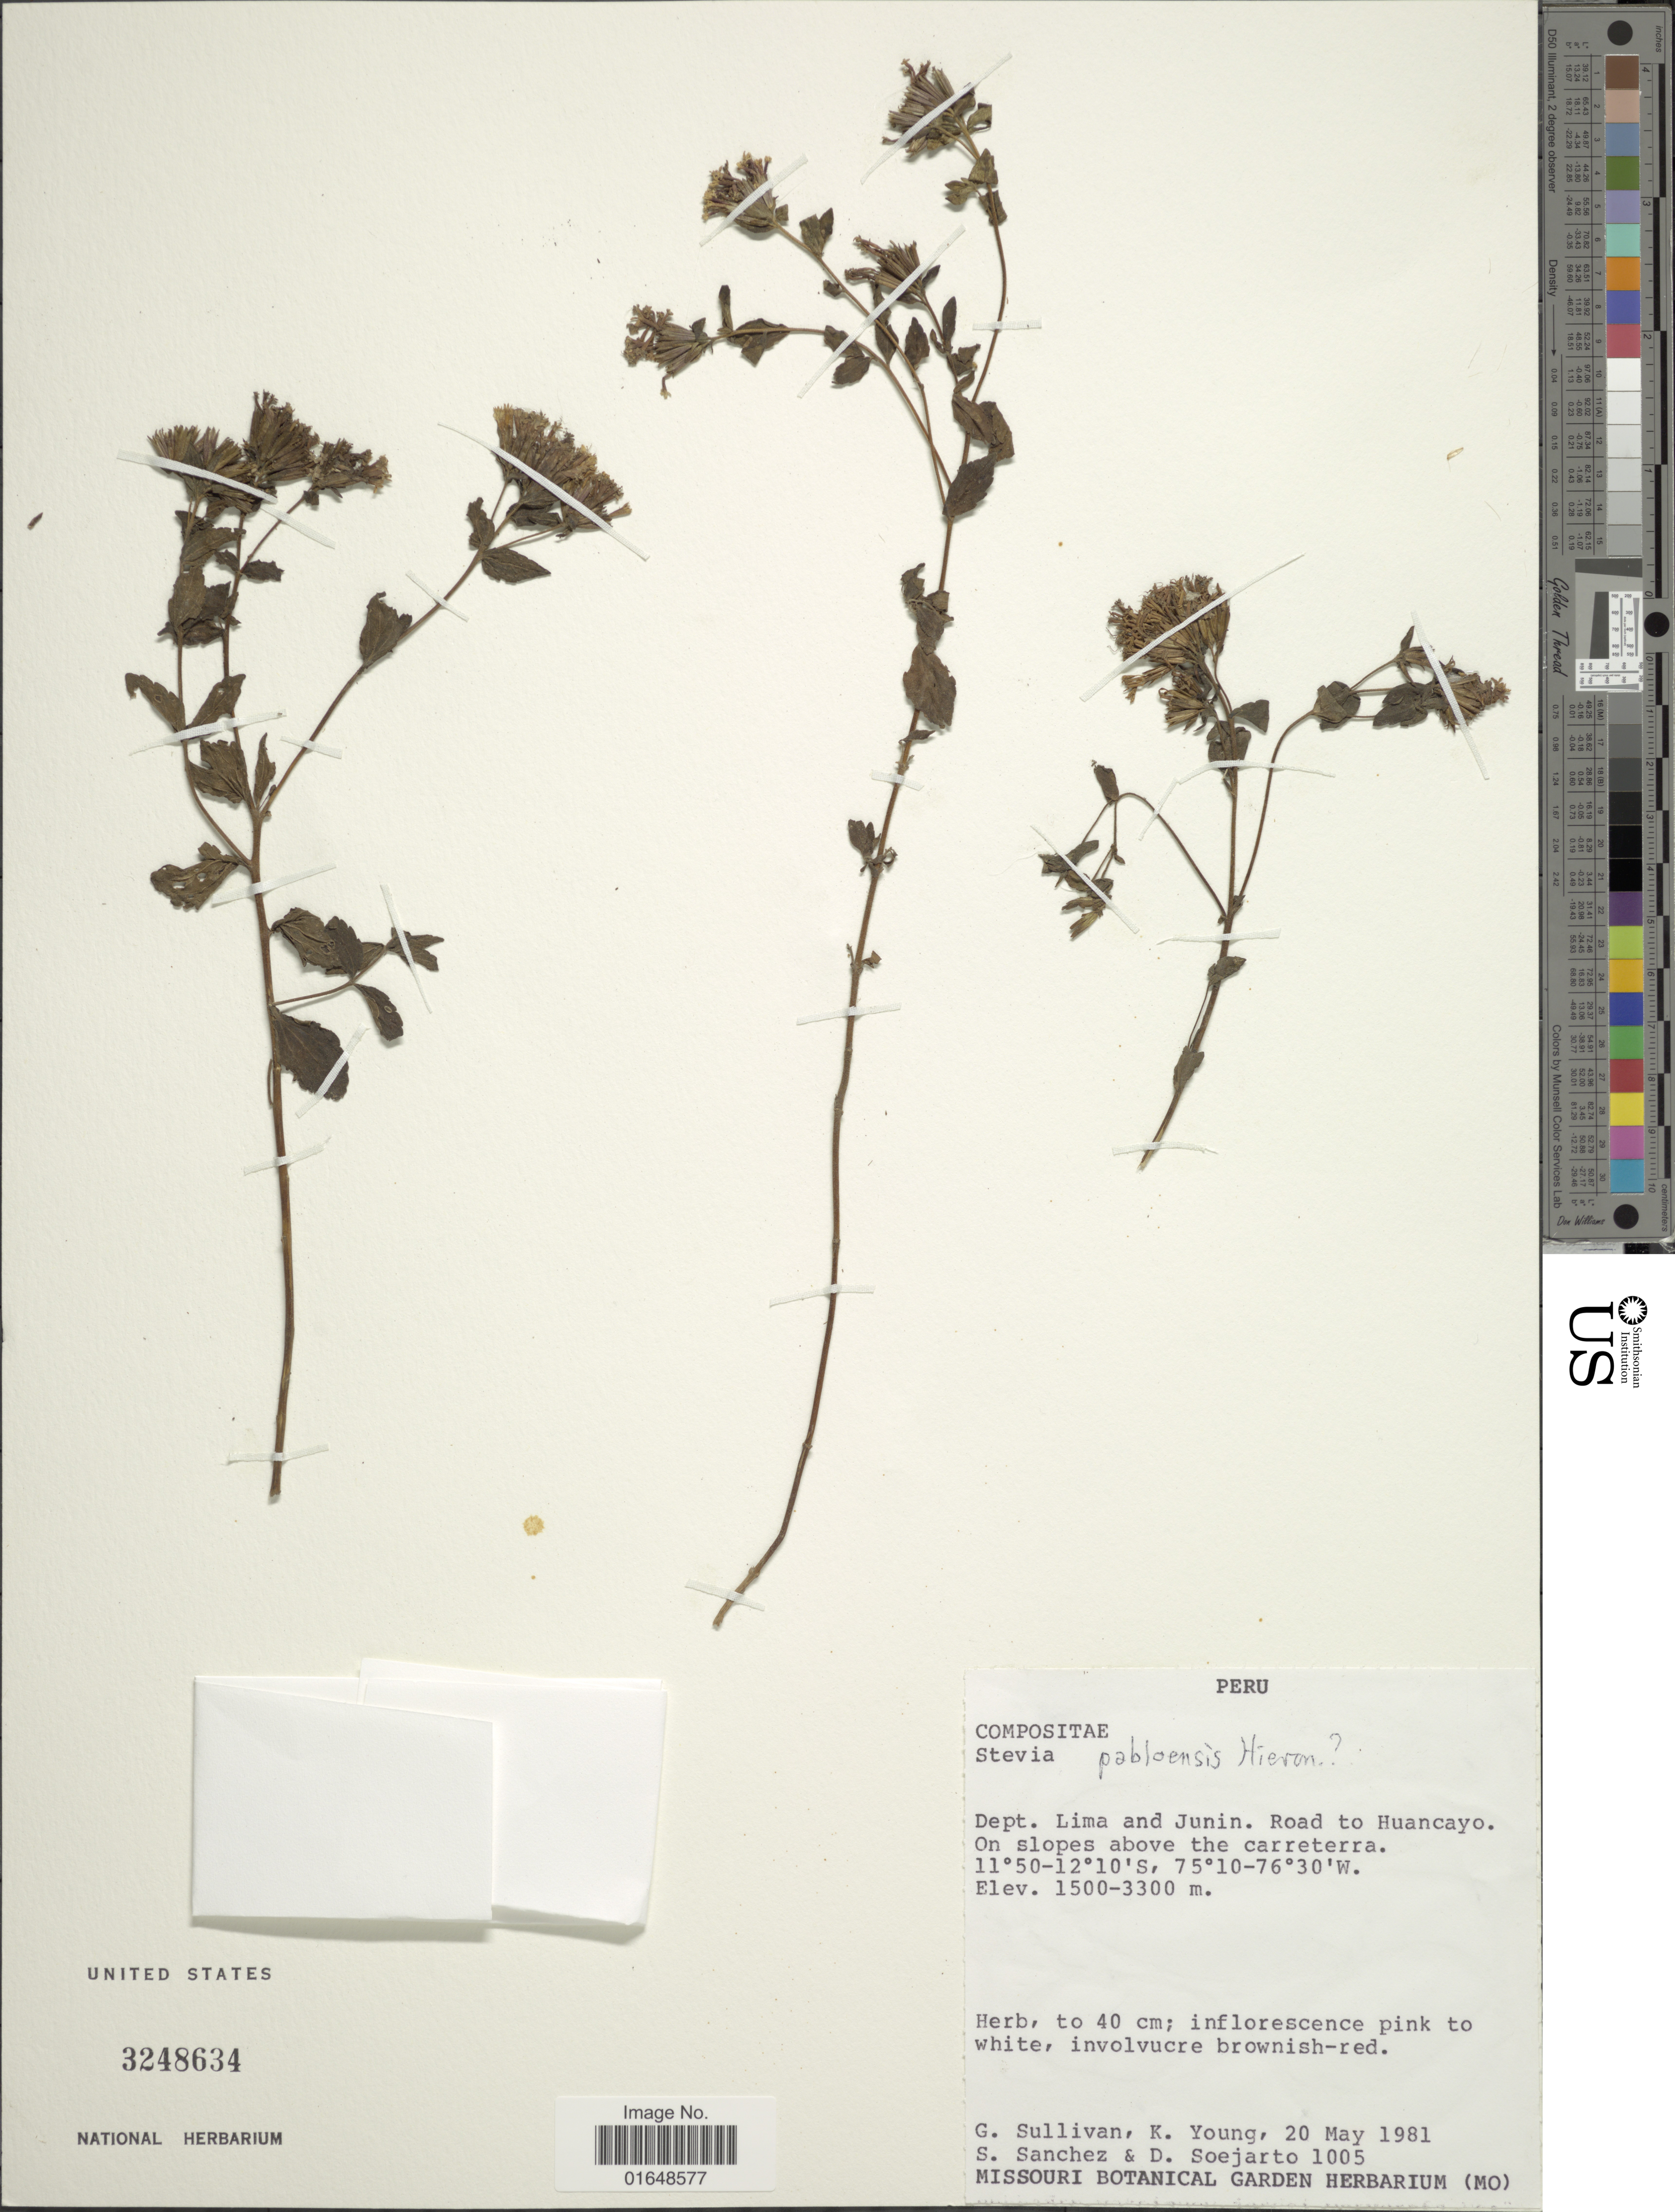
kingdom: Plantae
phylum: Tracheophyta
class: Magnoliopsida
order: Asterales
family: Asteraceae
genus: Stevia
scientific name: Stevia pabloensis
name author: Hieron. in Urb.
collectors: G. Sullivan, K. Young, S. Sanchez & D. Soejarto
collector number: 1005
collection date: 1981-05-20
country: Peru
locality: Dept. Lima and Junin. Road to Huancayo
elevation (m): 1500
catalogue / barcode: US 3248634